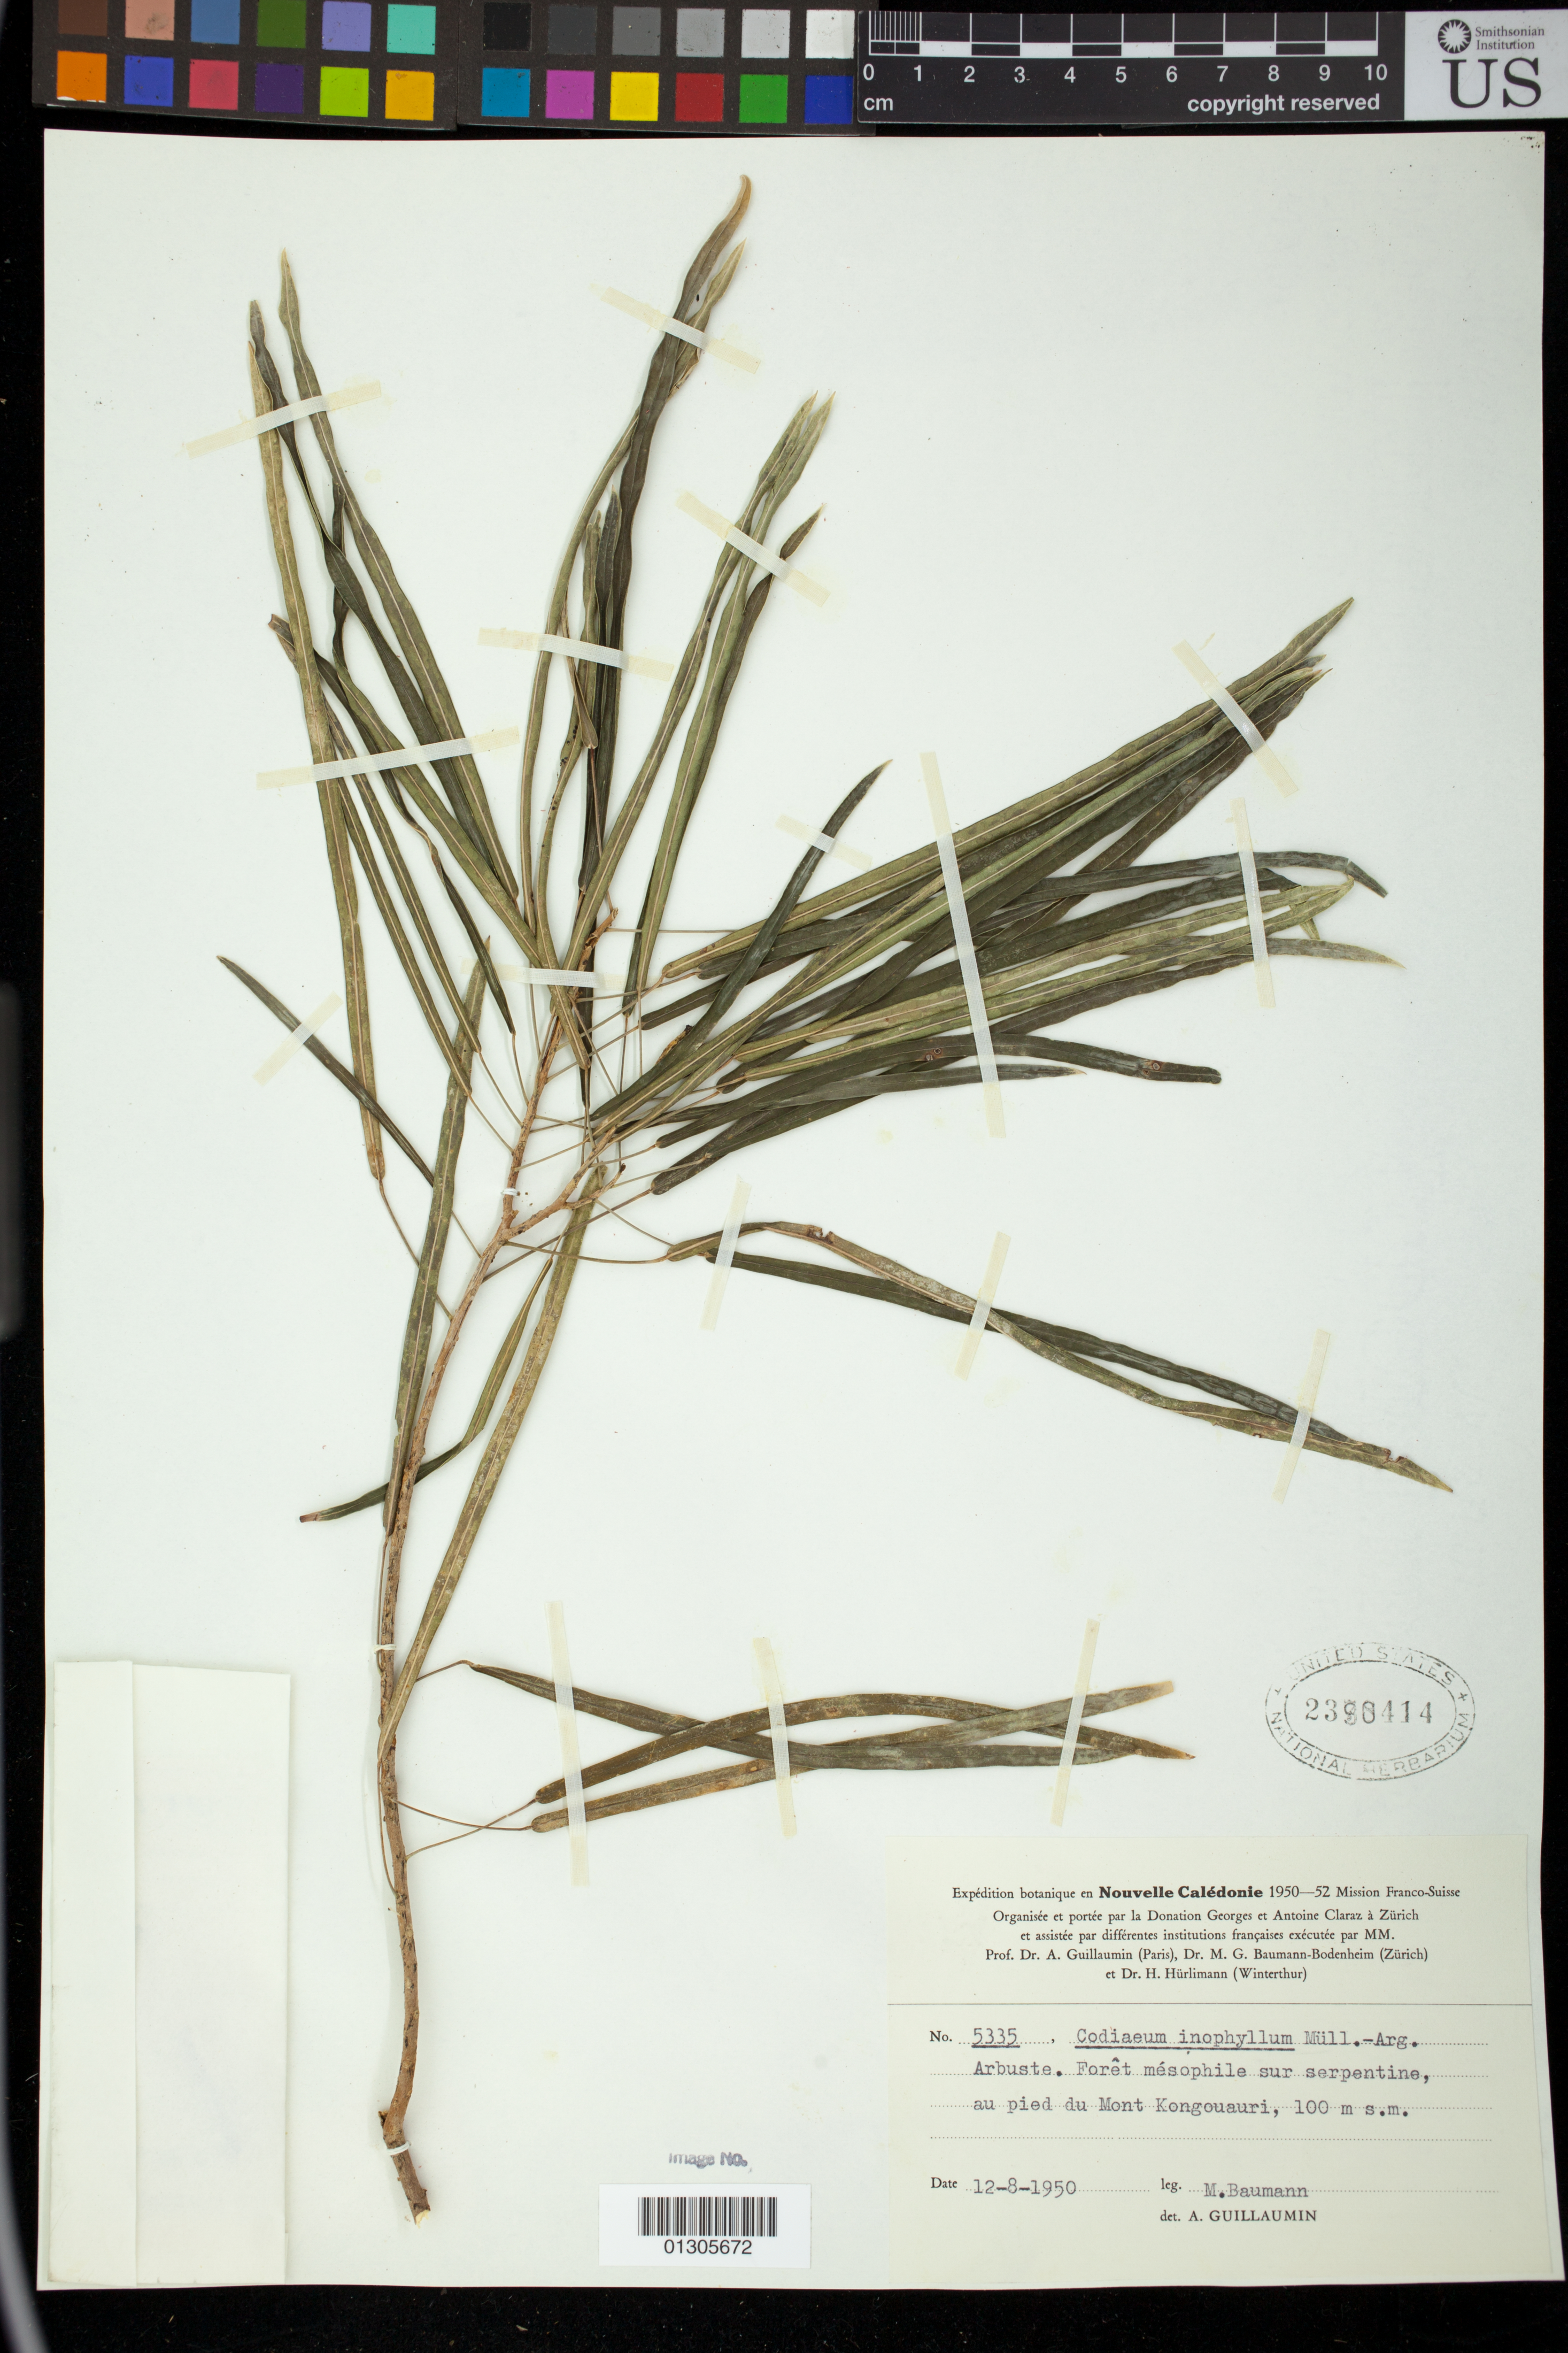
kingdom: Plantae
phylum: Tracheophyta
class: Magnoliopsida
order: Malpighiales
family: Euphorbiaceae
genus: Codiaeum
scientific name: Codiaeum peltatum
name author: P.S. Green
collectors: M. G. Baumann-Bodenheim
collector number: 5335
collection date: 1950-08-12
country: New Caledonia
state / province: South Province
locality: au pied du Mont Kongouauri [Makou]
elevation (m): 100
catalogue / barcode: US 2390414